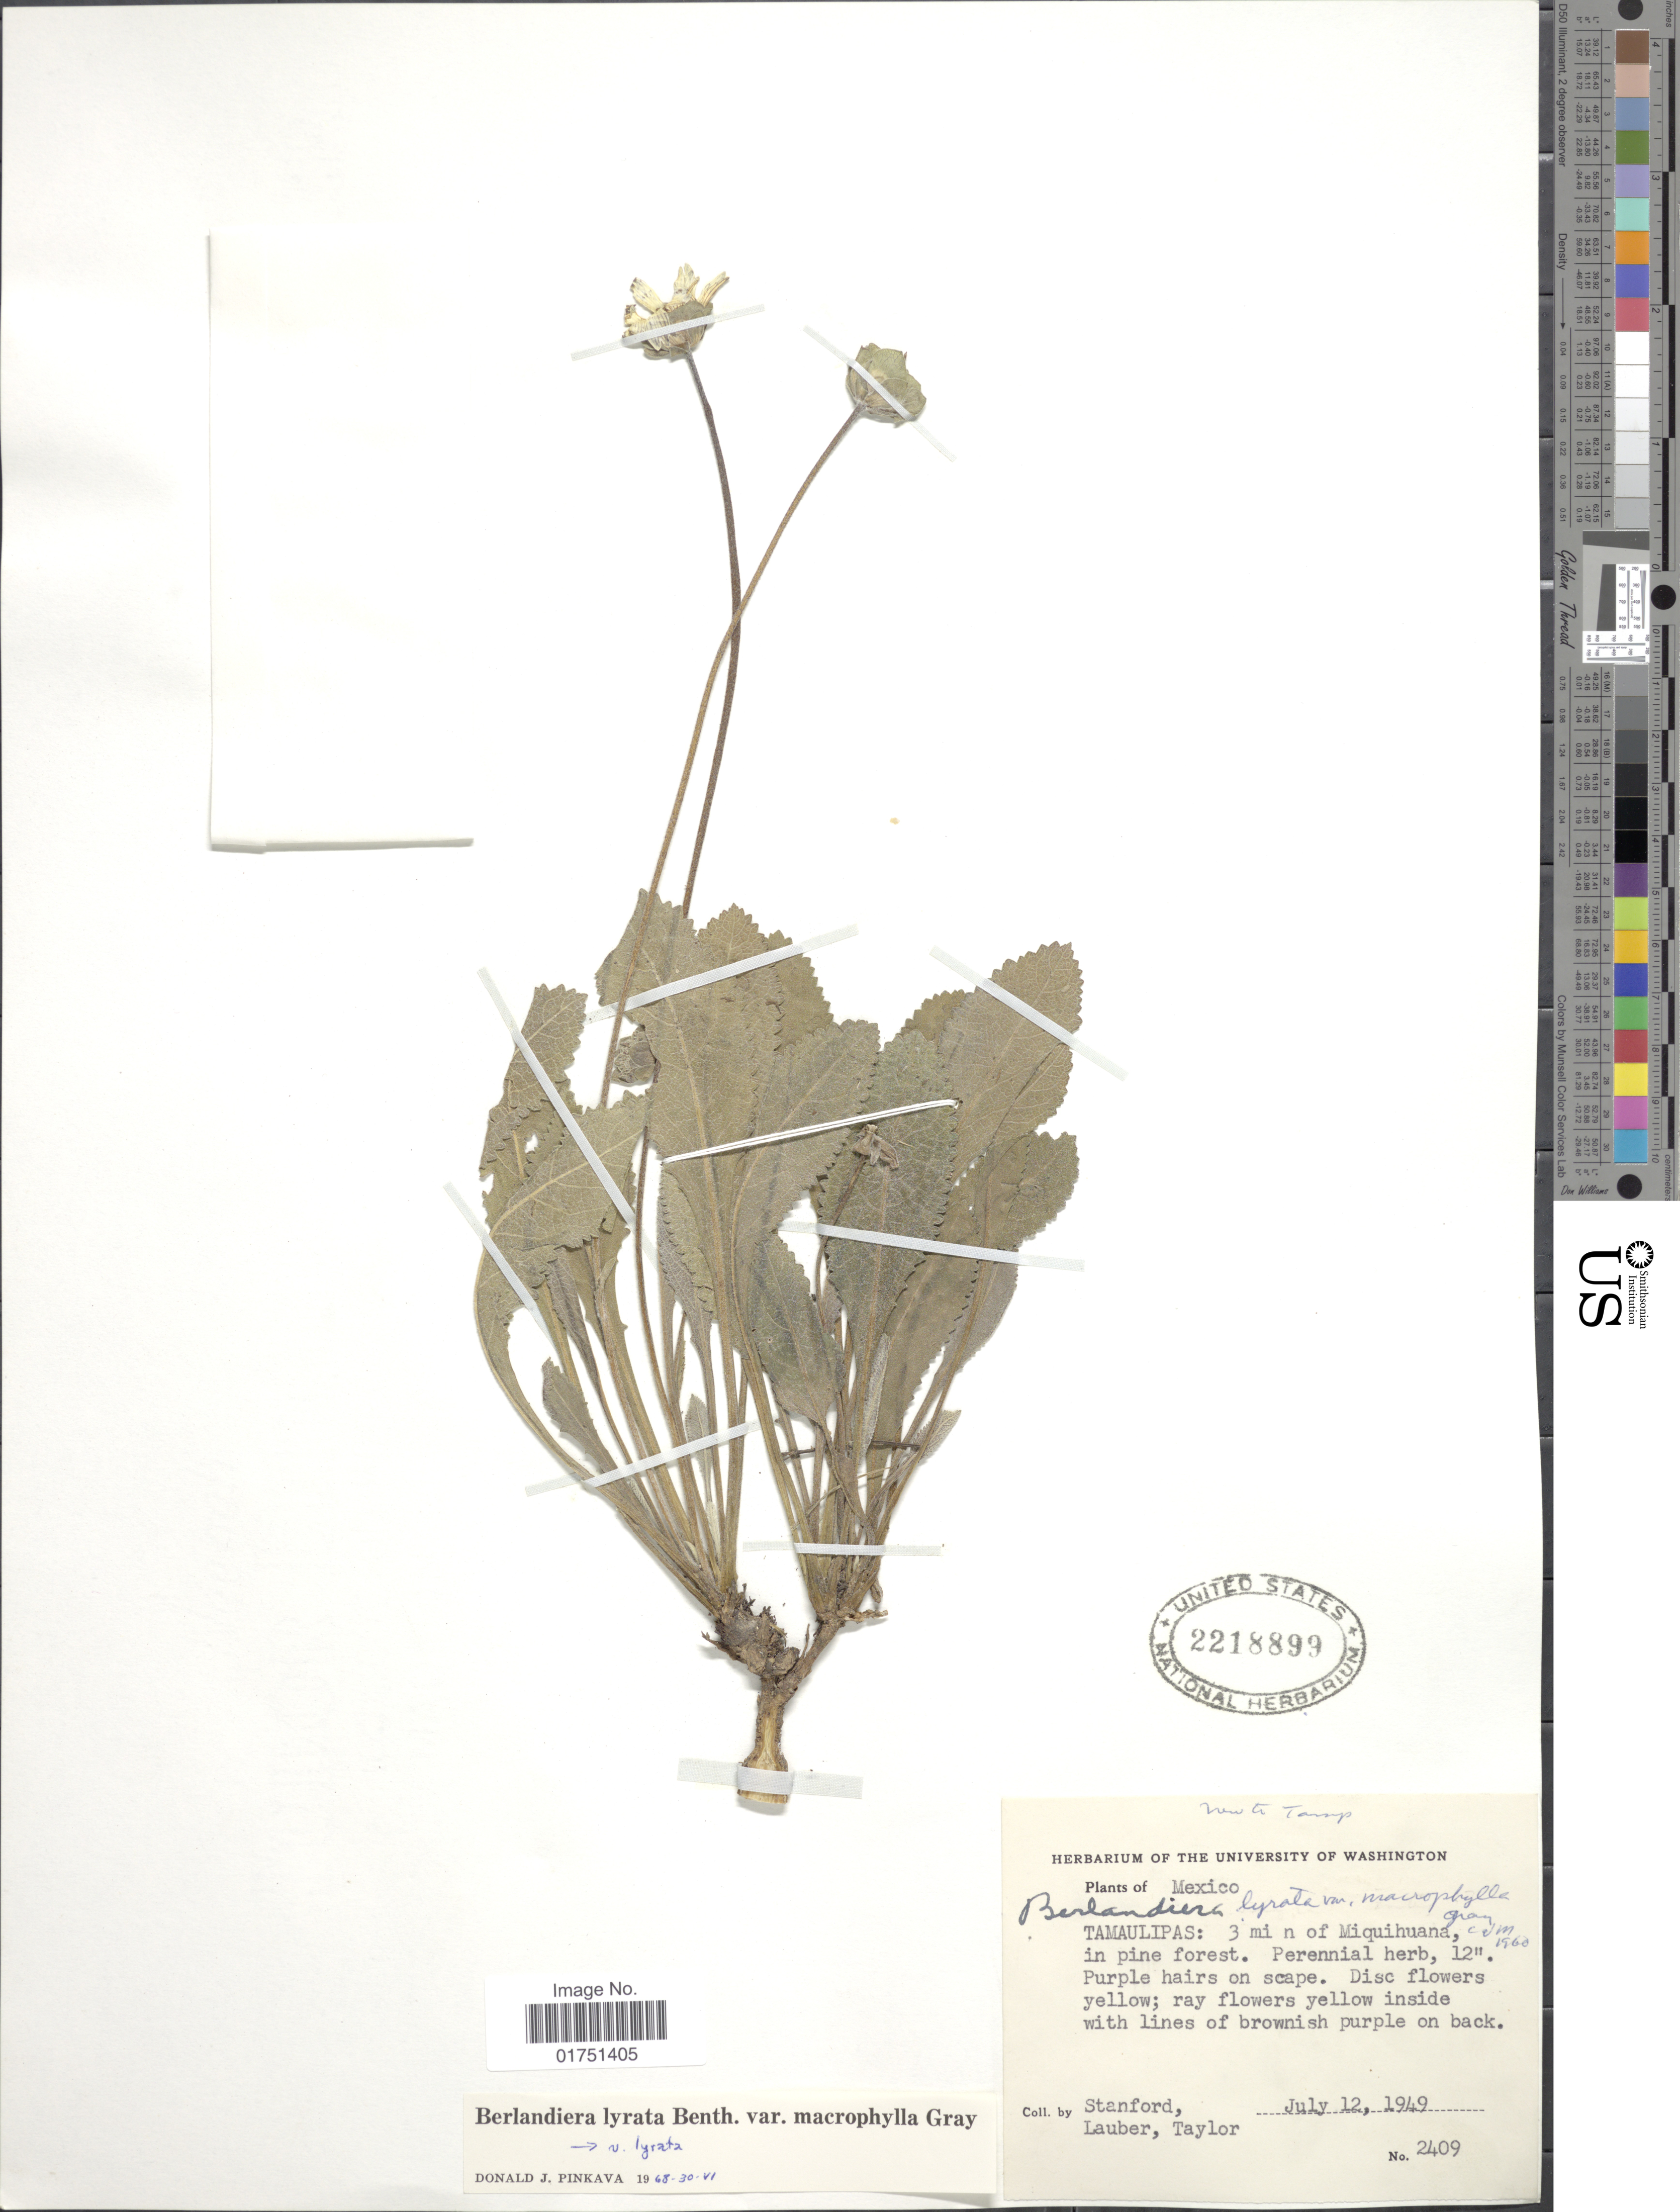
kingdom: Plantae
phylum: Tracheophyta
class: Magnoliopsida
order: Asterales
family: Asteraceae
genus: Berlandiera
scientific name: Berlandiera lyrata var. macrophylla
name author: A. Gray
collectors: -. Stanford, Lauber, -- & -- Taylor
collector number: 2409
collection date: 1949-07-12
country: Mexico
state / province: Tamaulipas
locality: Tamaulipas: 3 mi n of Miquihuana, in pine forest.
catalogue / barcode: US 2218899